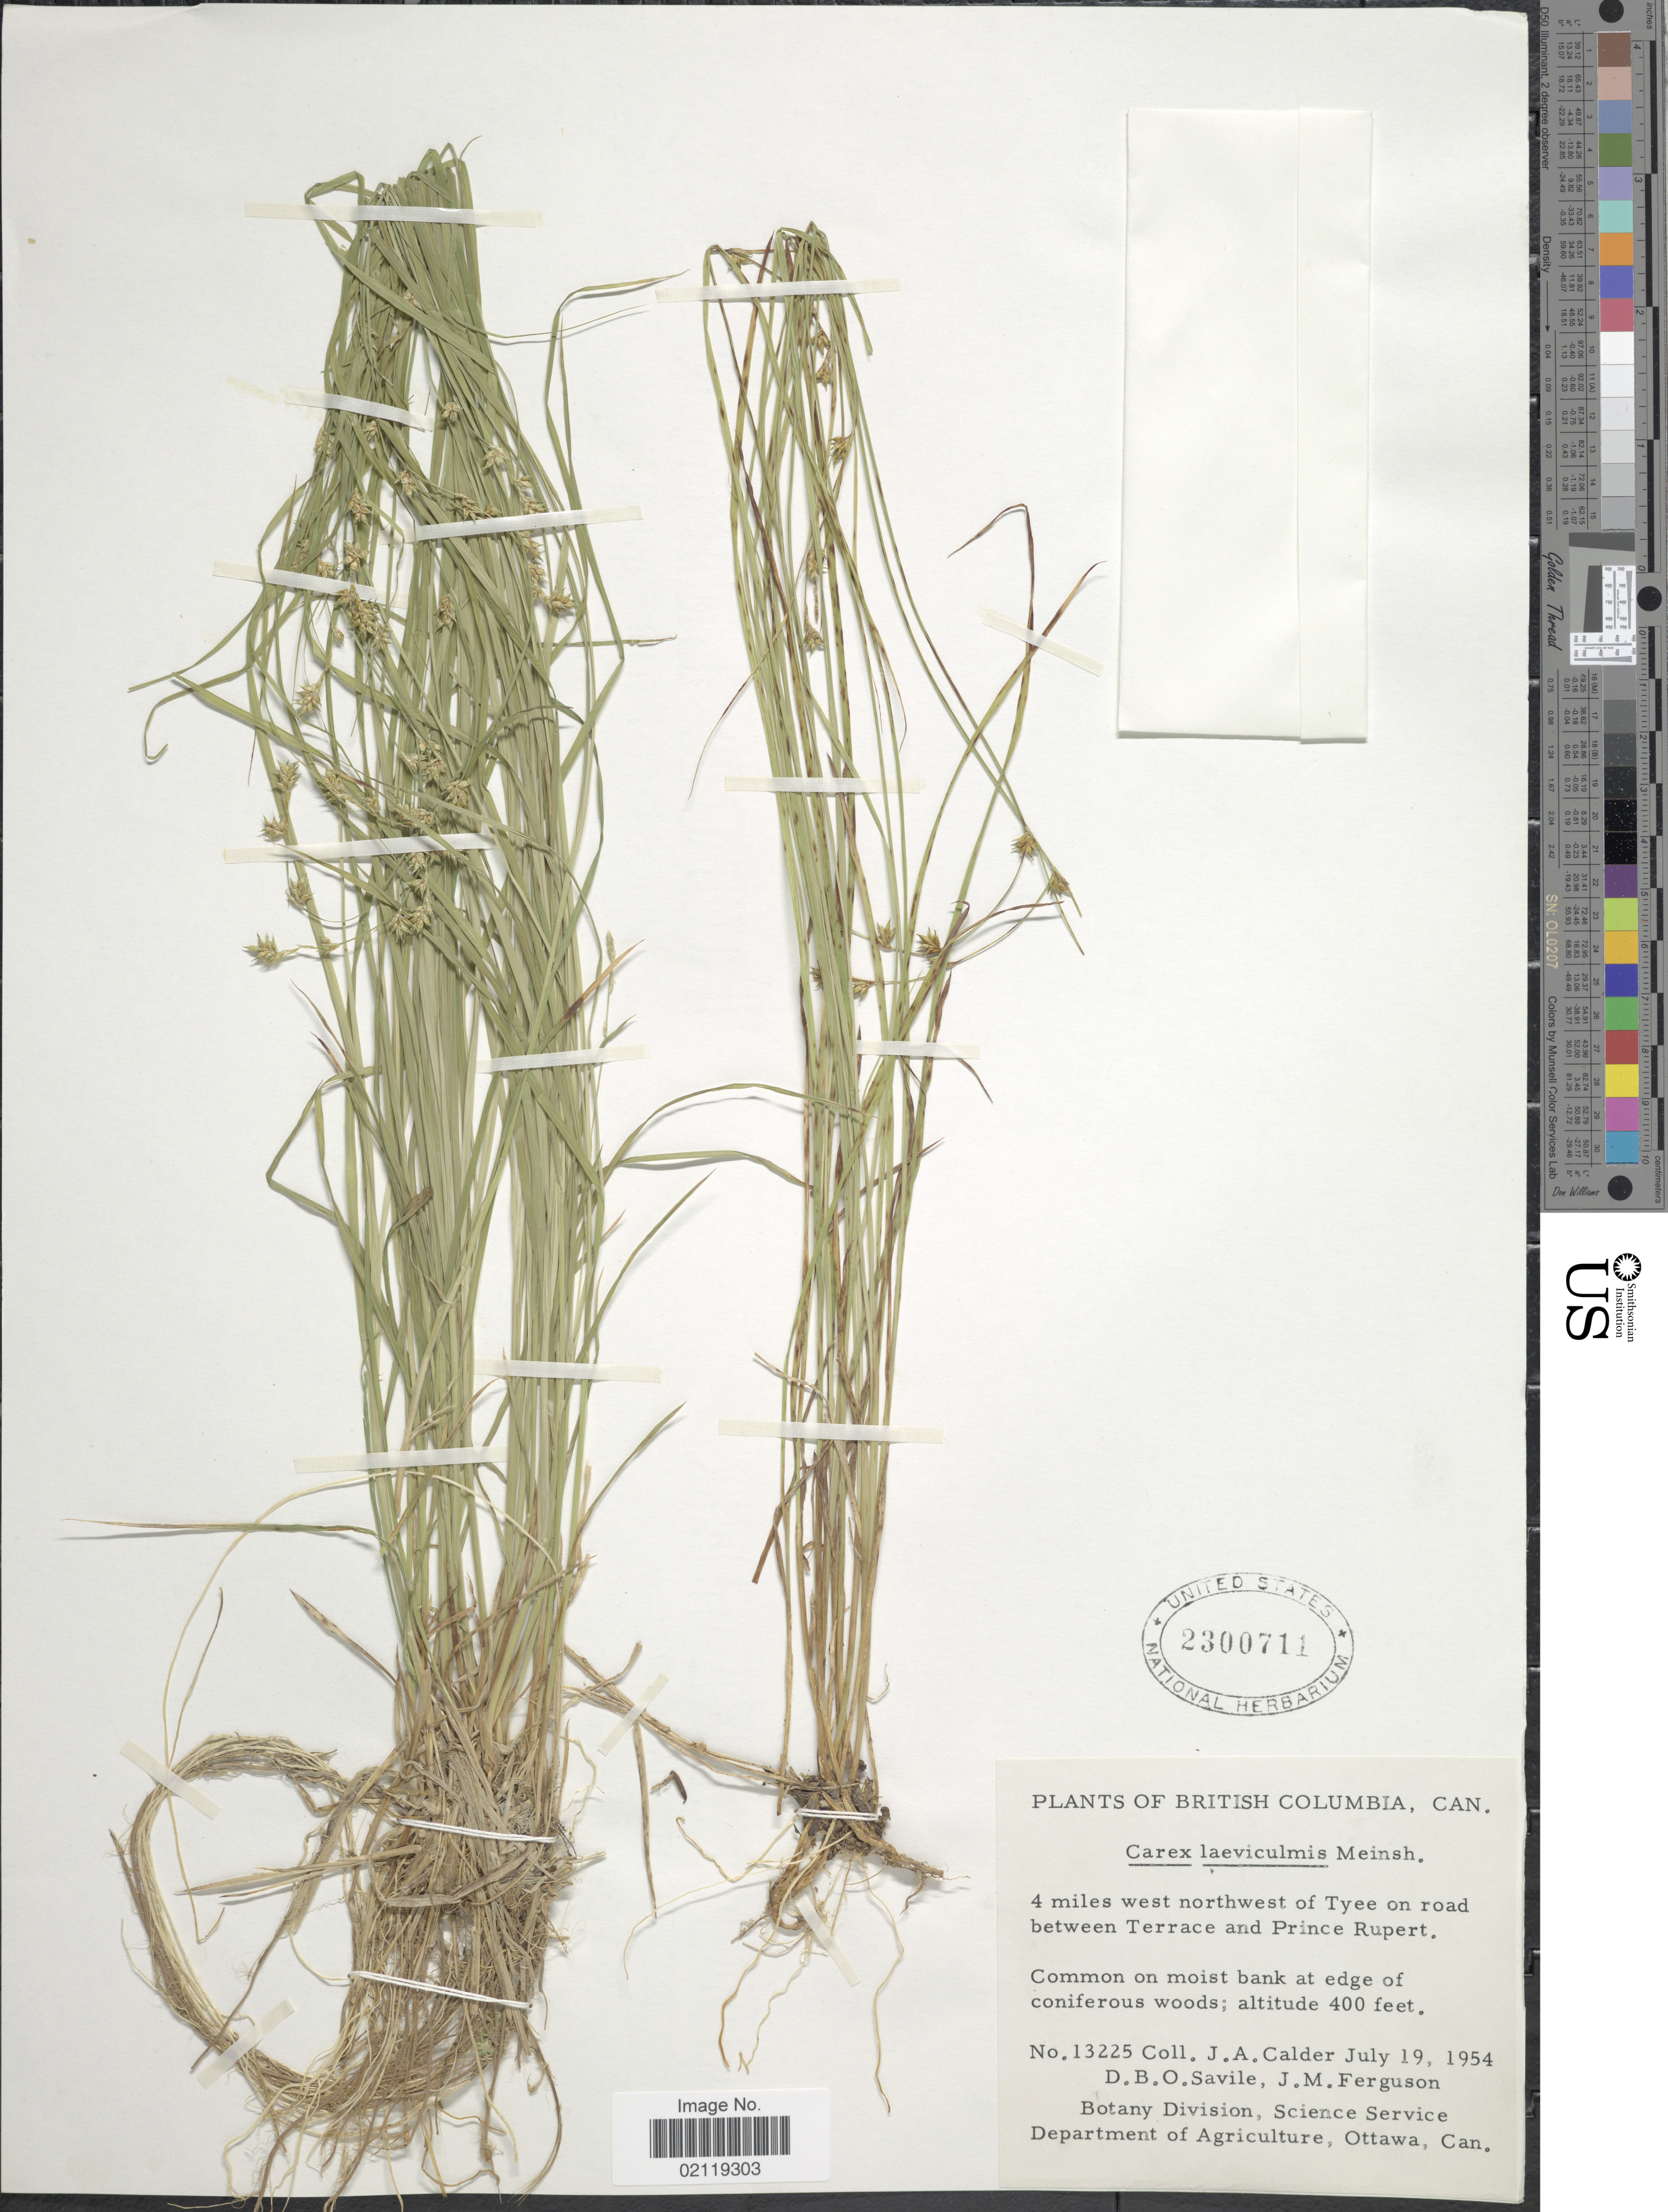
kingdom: Plantae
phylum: Tracheophyta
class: Liliopsida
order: Poales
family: Cyperaceae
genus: Carex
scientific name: Carex laeviculmis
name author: Meinsh.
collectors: J. A. Calder, D. Savile & J. M. Ferguson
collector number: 13225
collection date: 1954-07-19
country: Canada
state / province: British Columbia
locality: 4 miles west northwest of Tyee on road between Terrace and Prince Rupert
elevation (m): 122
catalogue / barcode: US 2300711